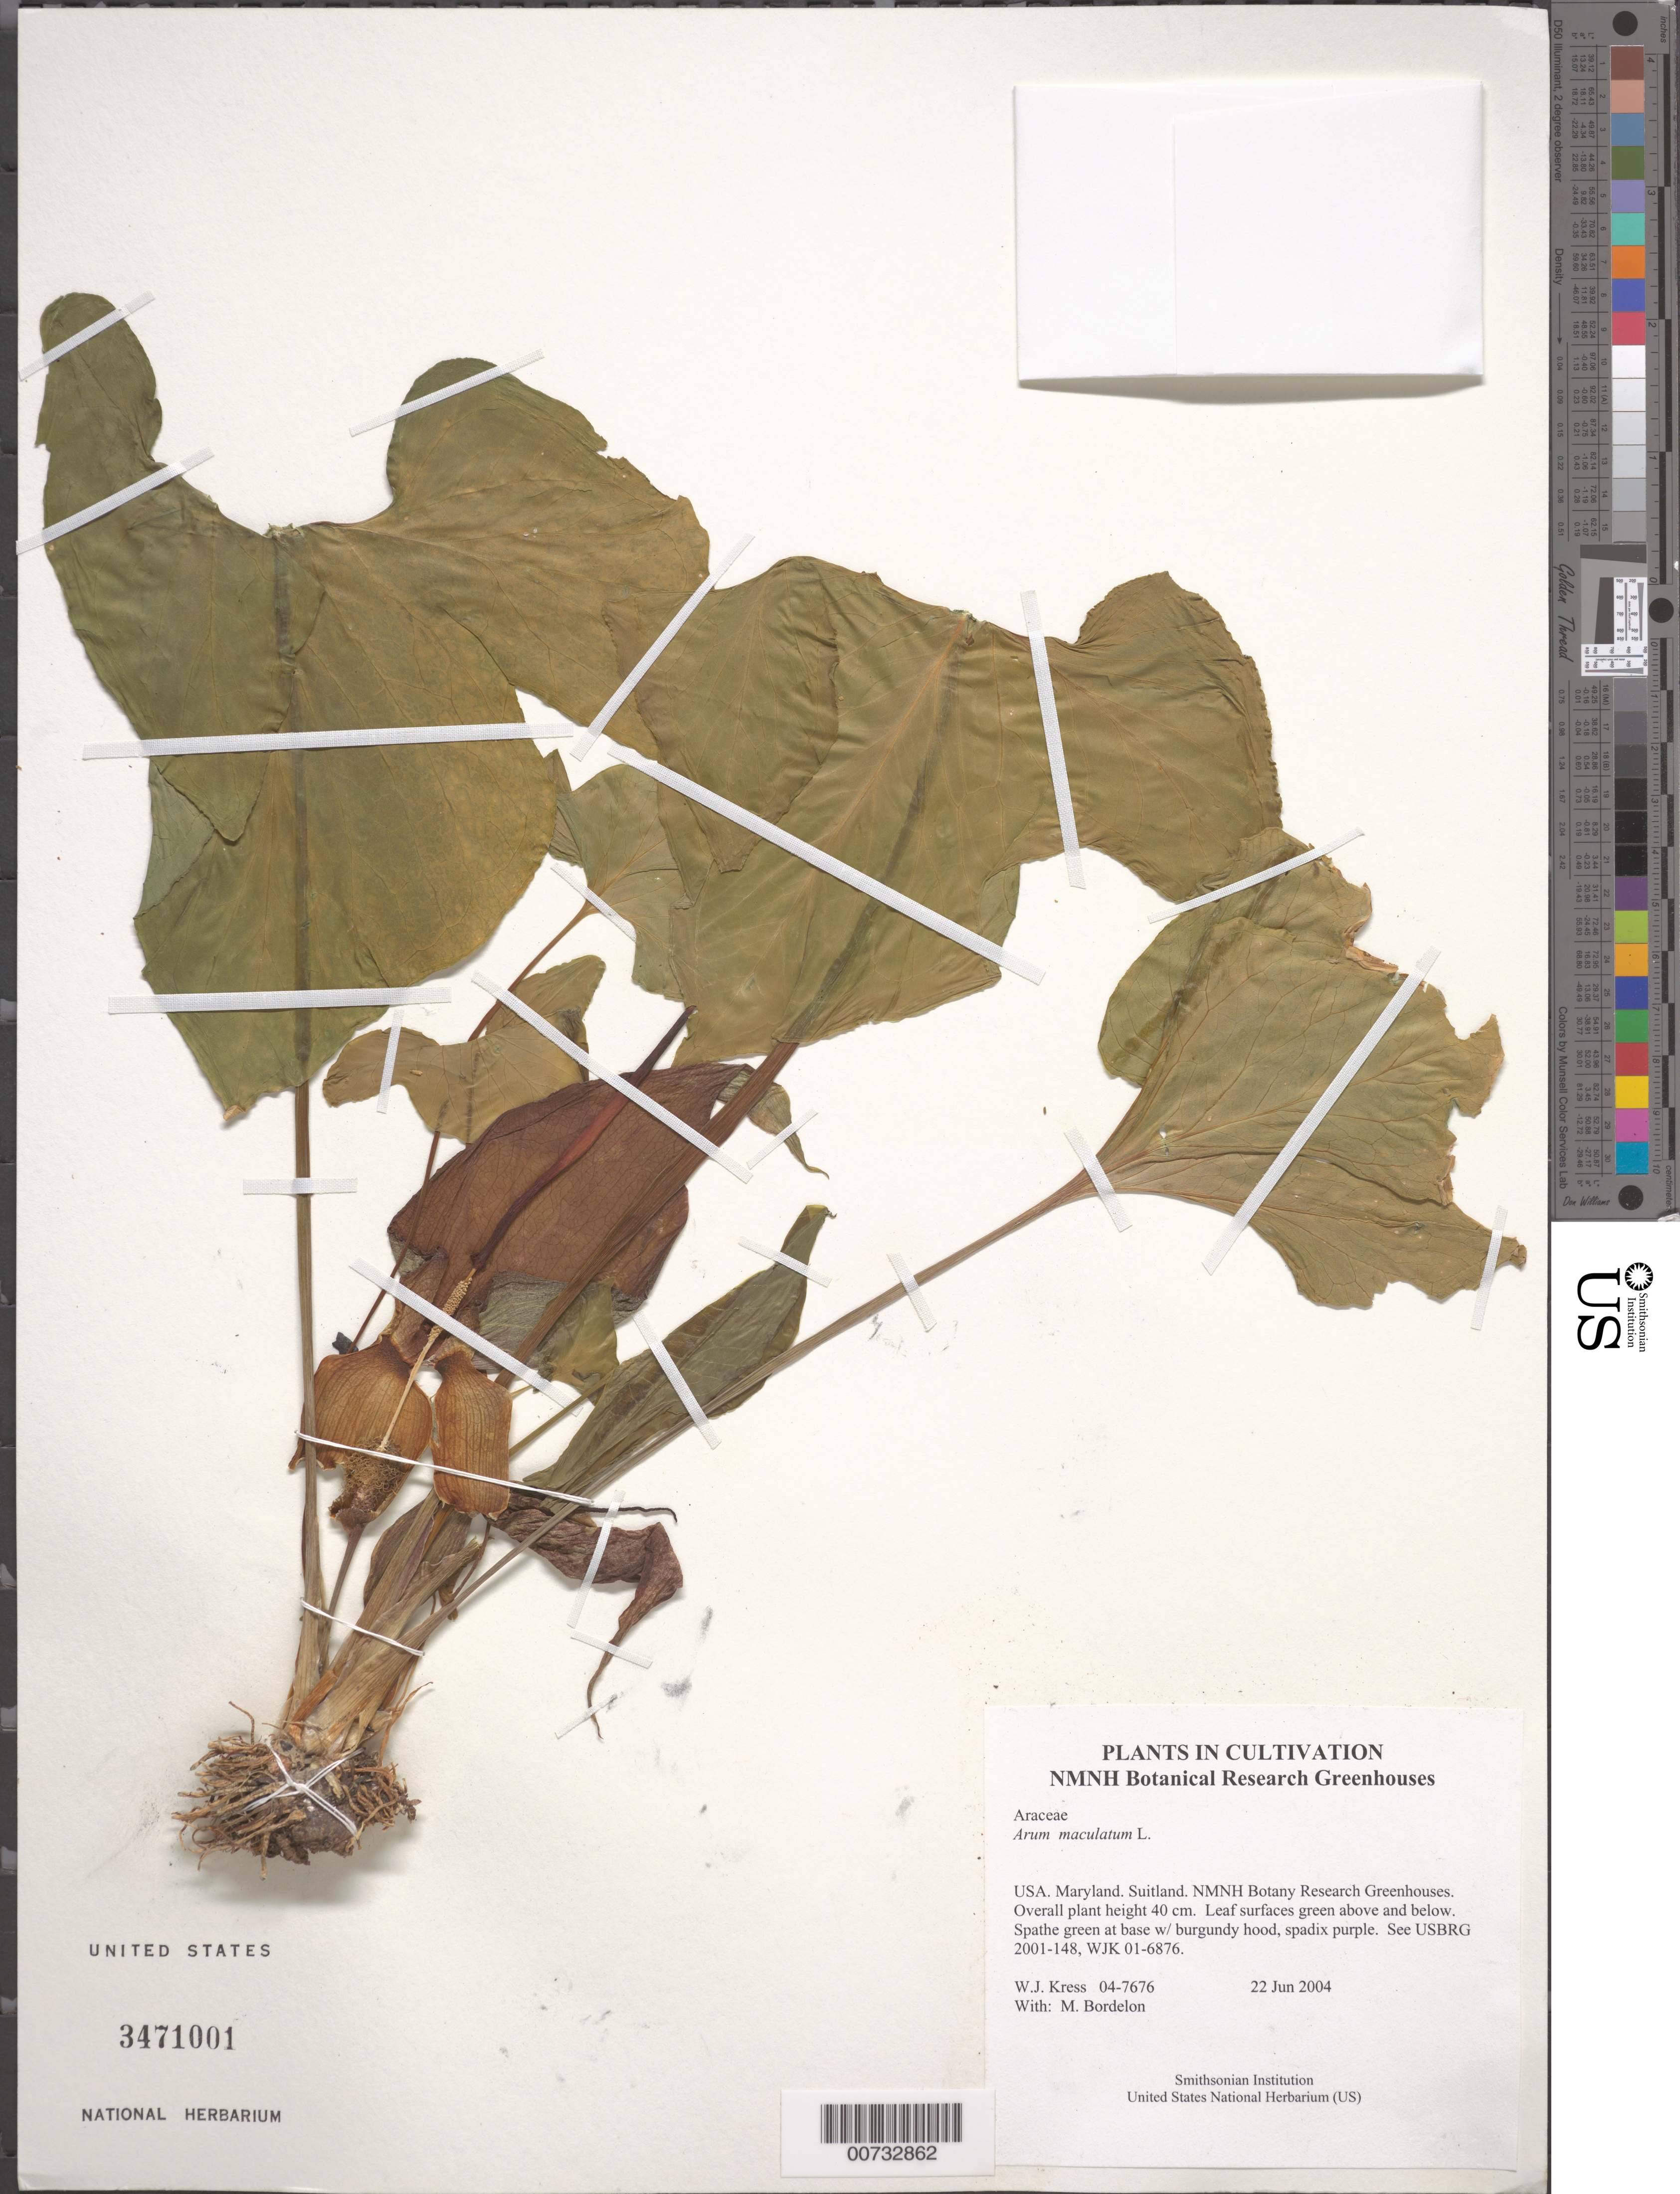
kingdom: Plantae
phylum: Tracheophyta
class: Liliopsida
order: Alismatales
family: Araceae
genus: Arum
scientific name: Arum maculatum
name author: L.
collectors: W. J. Kress & M. Bordelon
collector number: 04-7676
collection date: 2004-06-22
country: United States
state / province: Maryland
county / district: Prince George's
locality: NMNH Botany Research Greenhouses. Suitland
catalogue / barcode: US 3471001